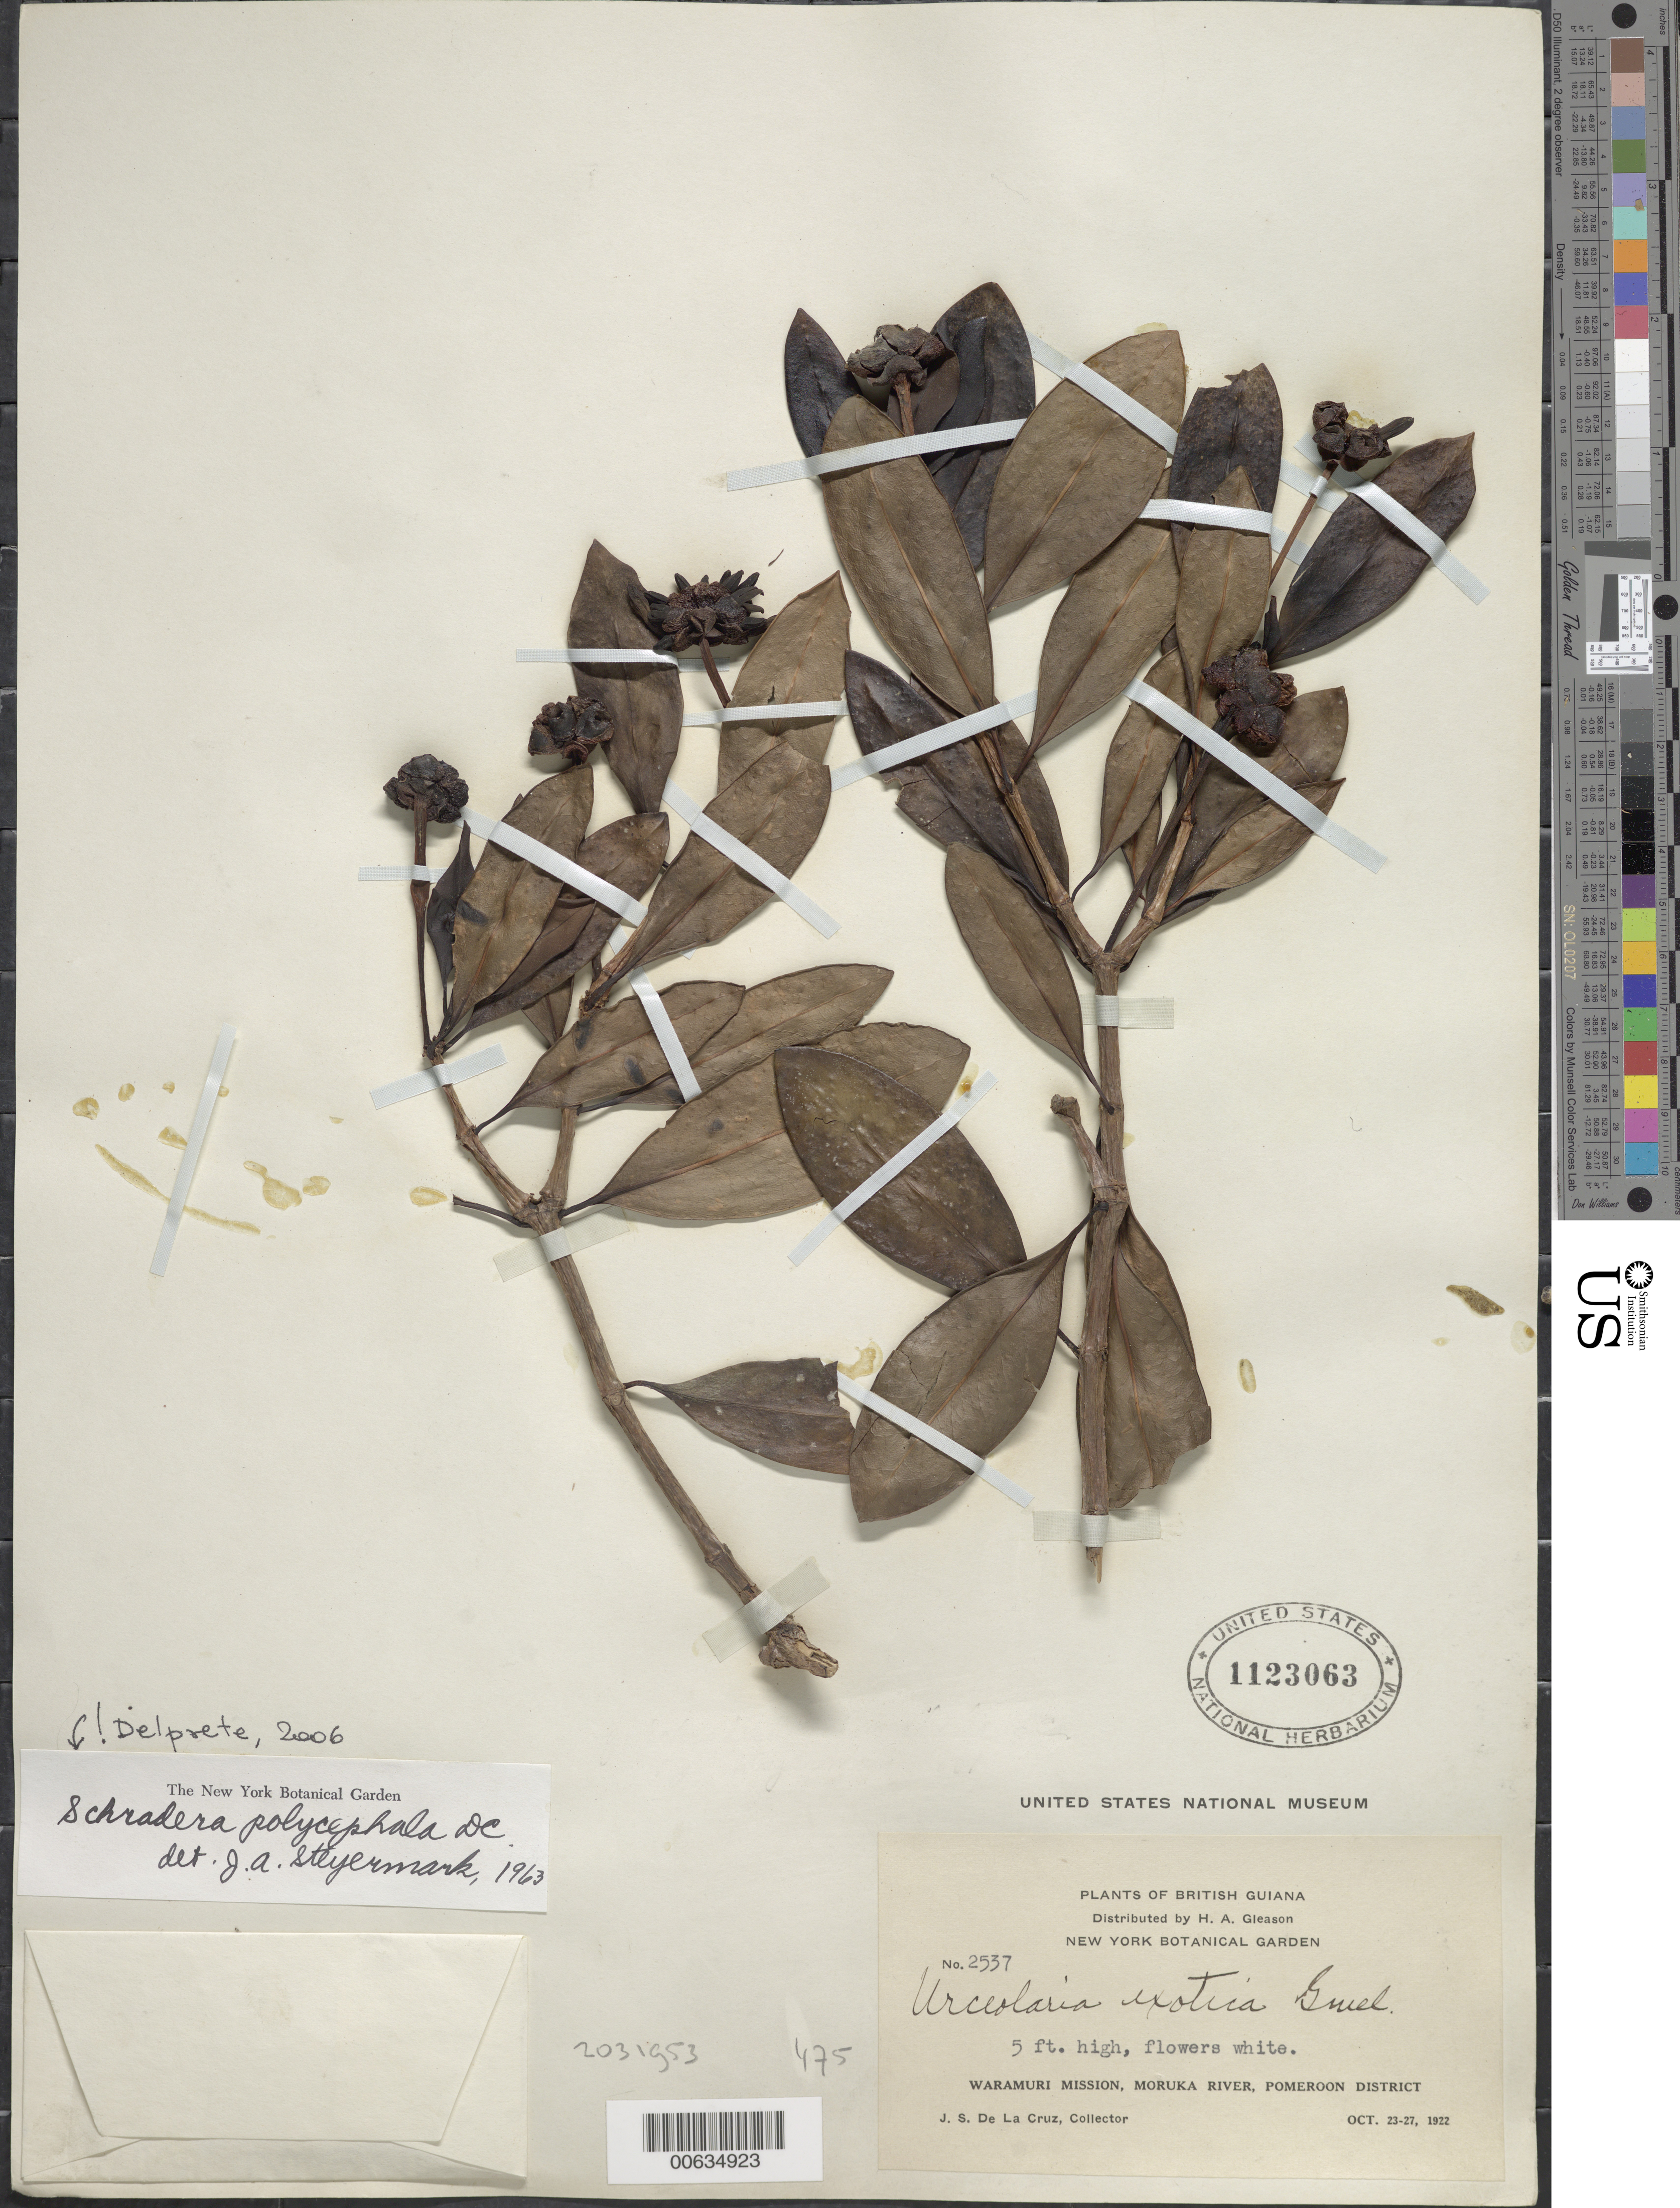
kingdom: Plantae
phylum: Tracheophyta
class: Magnoliopsida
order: Gentianales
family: Rubiaceae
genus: Schradera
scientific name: Schradera polycephala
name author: DC.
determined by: Delprete, P. G., Herb. de Guyane Cay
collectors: J. S. de la Cruz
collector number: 2537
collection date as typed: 23-Oct-22 to 27-Oct-22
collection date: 1922-10-23/1922-10-27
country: Guyana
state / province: Pomeroon-Supenaam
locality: Waramuri Mission, Moruka R., Pomeroon Dist.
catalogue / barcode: US 1123063